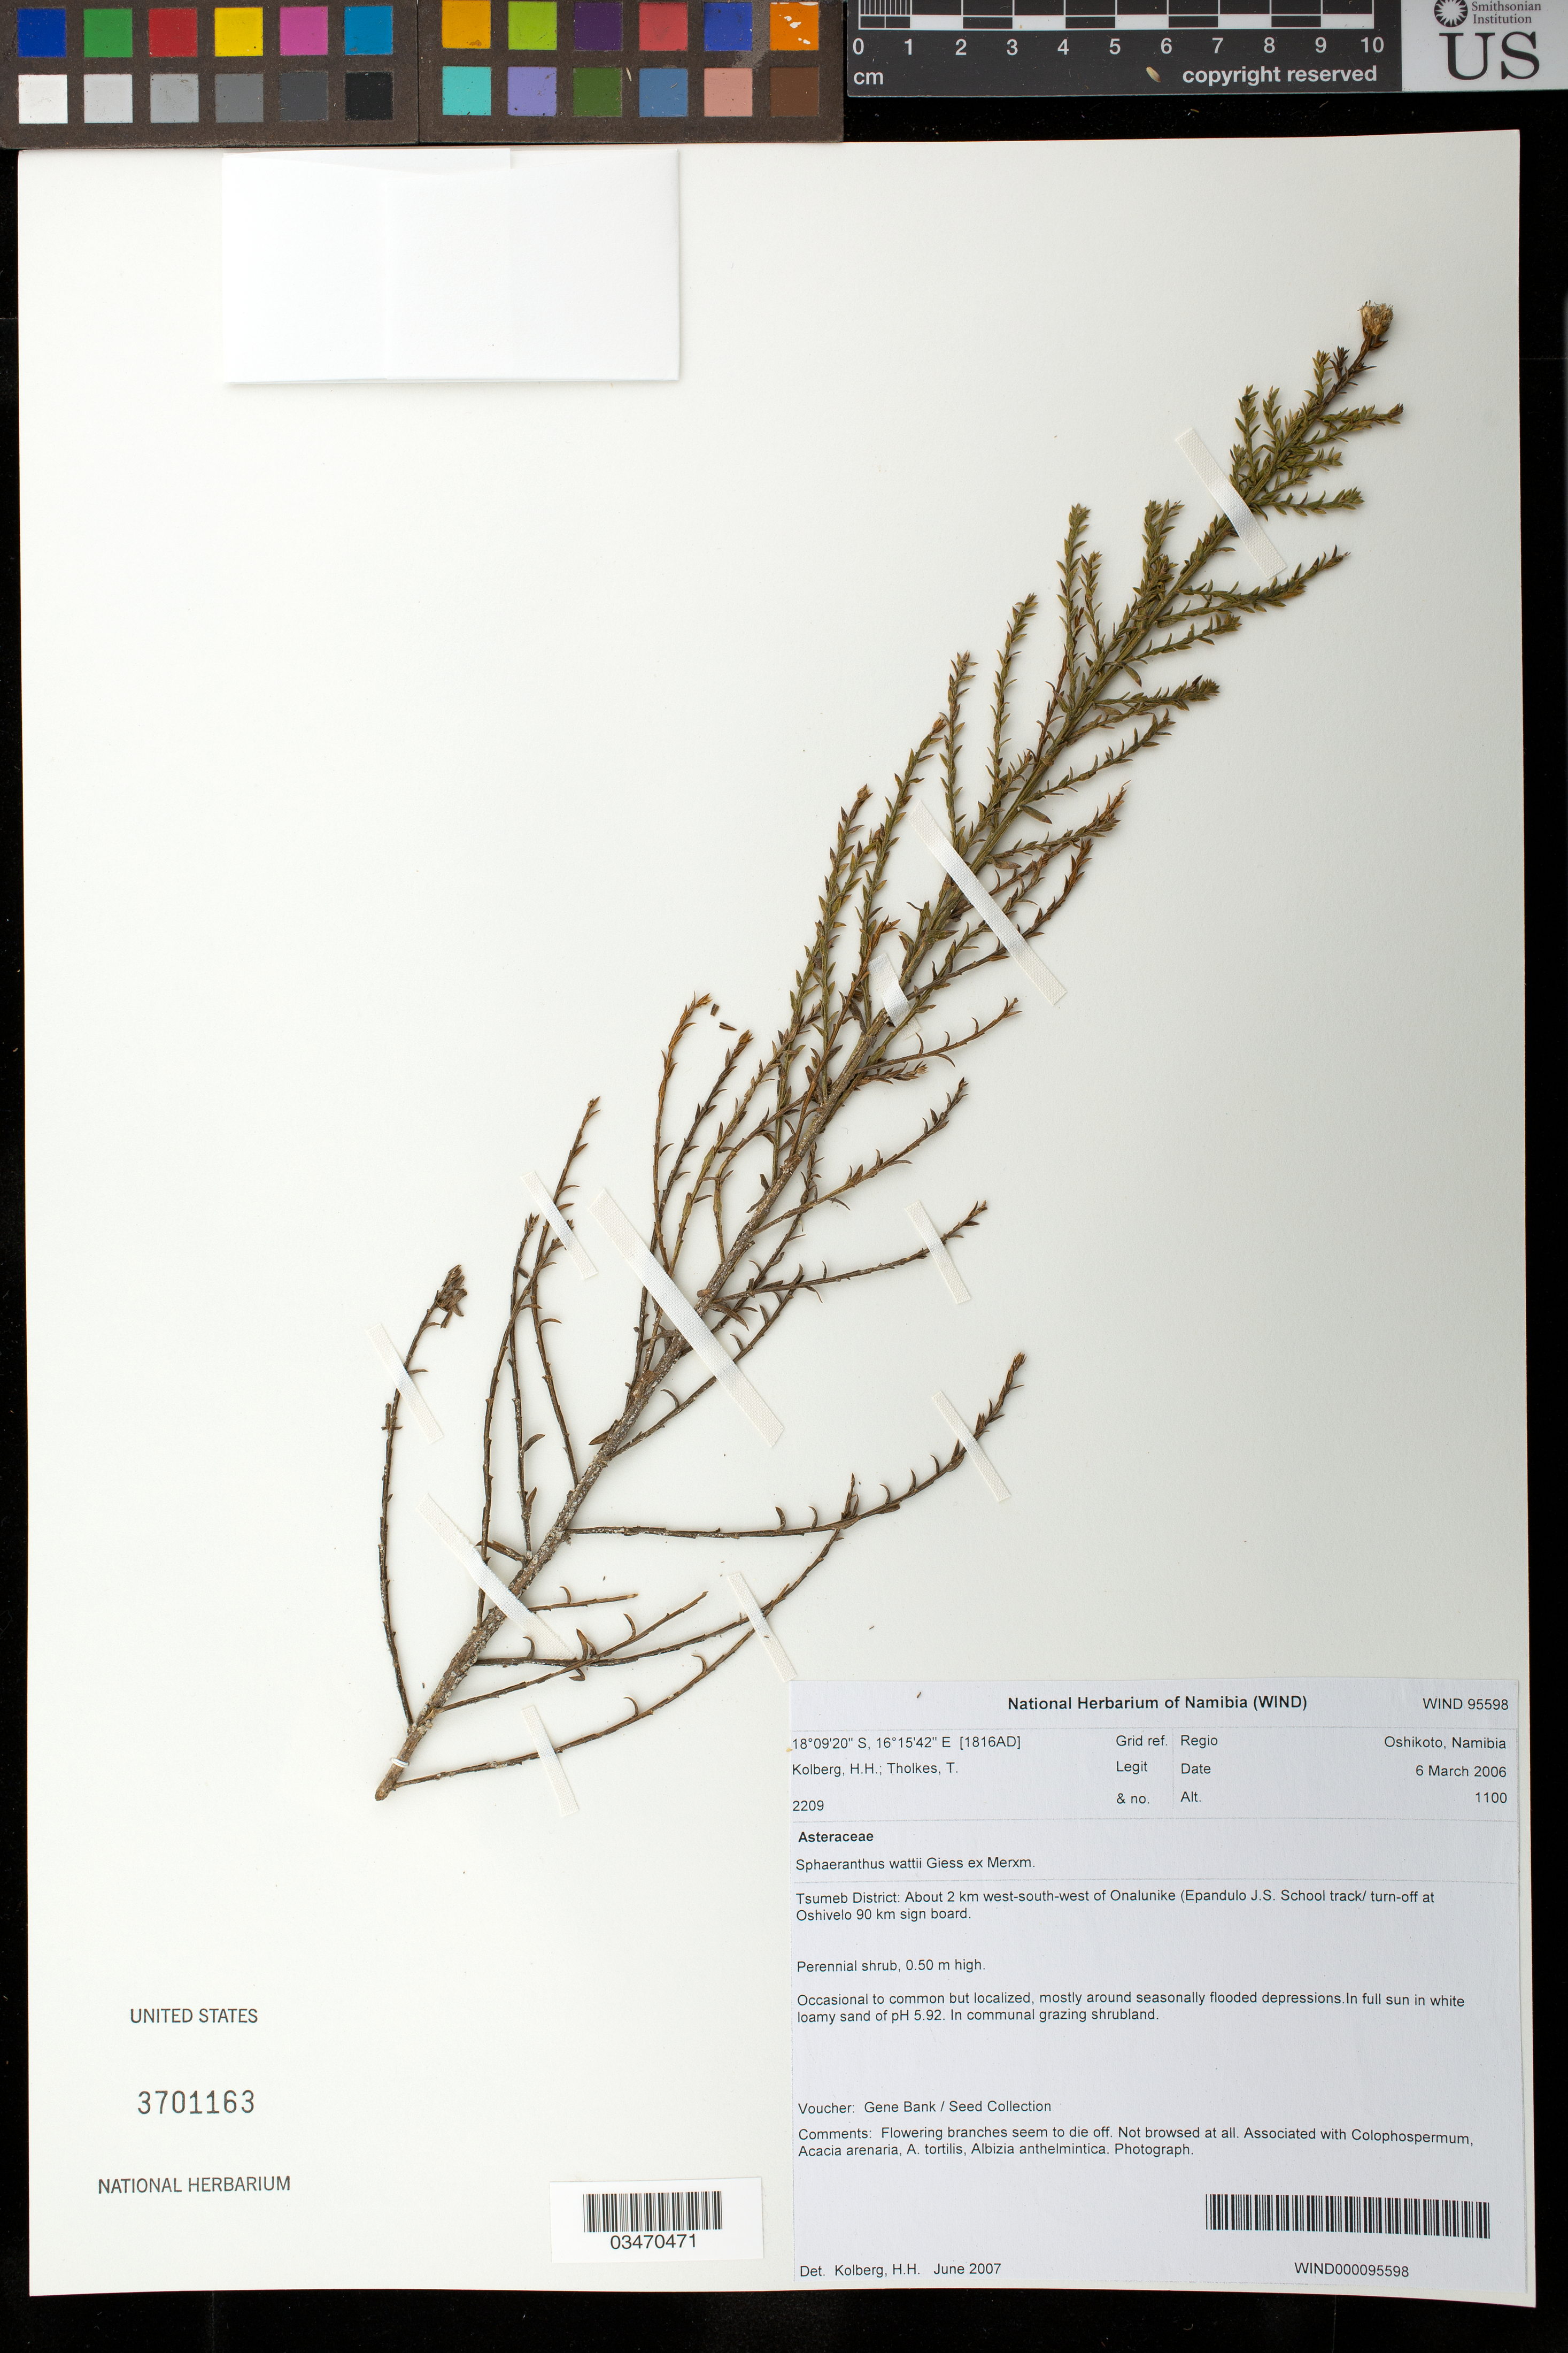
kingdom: Plantae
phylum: Tracheophyta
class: Magnoliopsida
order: Asterales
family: Asteraceae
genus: Sphaeranthus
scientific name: Sphaeranthus wattii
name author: Giess ex Merxm.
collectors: H. H. Kolberg & T. Tholkes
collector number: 2209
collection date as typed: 6 Mar 2006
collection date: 2006-03-06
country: Namibia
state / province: Oshikoto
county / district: Tsumeb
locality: About 2 km WSW of Onalunike (Epandulo J.S. School track/turn-off at Oshivelo 90 km sign board)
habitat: Occasional to common but localized, mostly around seasonally flooded depressions. In full sun in white loamy sand of pH5.92. In communal grazing shrubland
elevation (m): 1100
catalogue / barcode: US 3701163